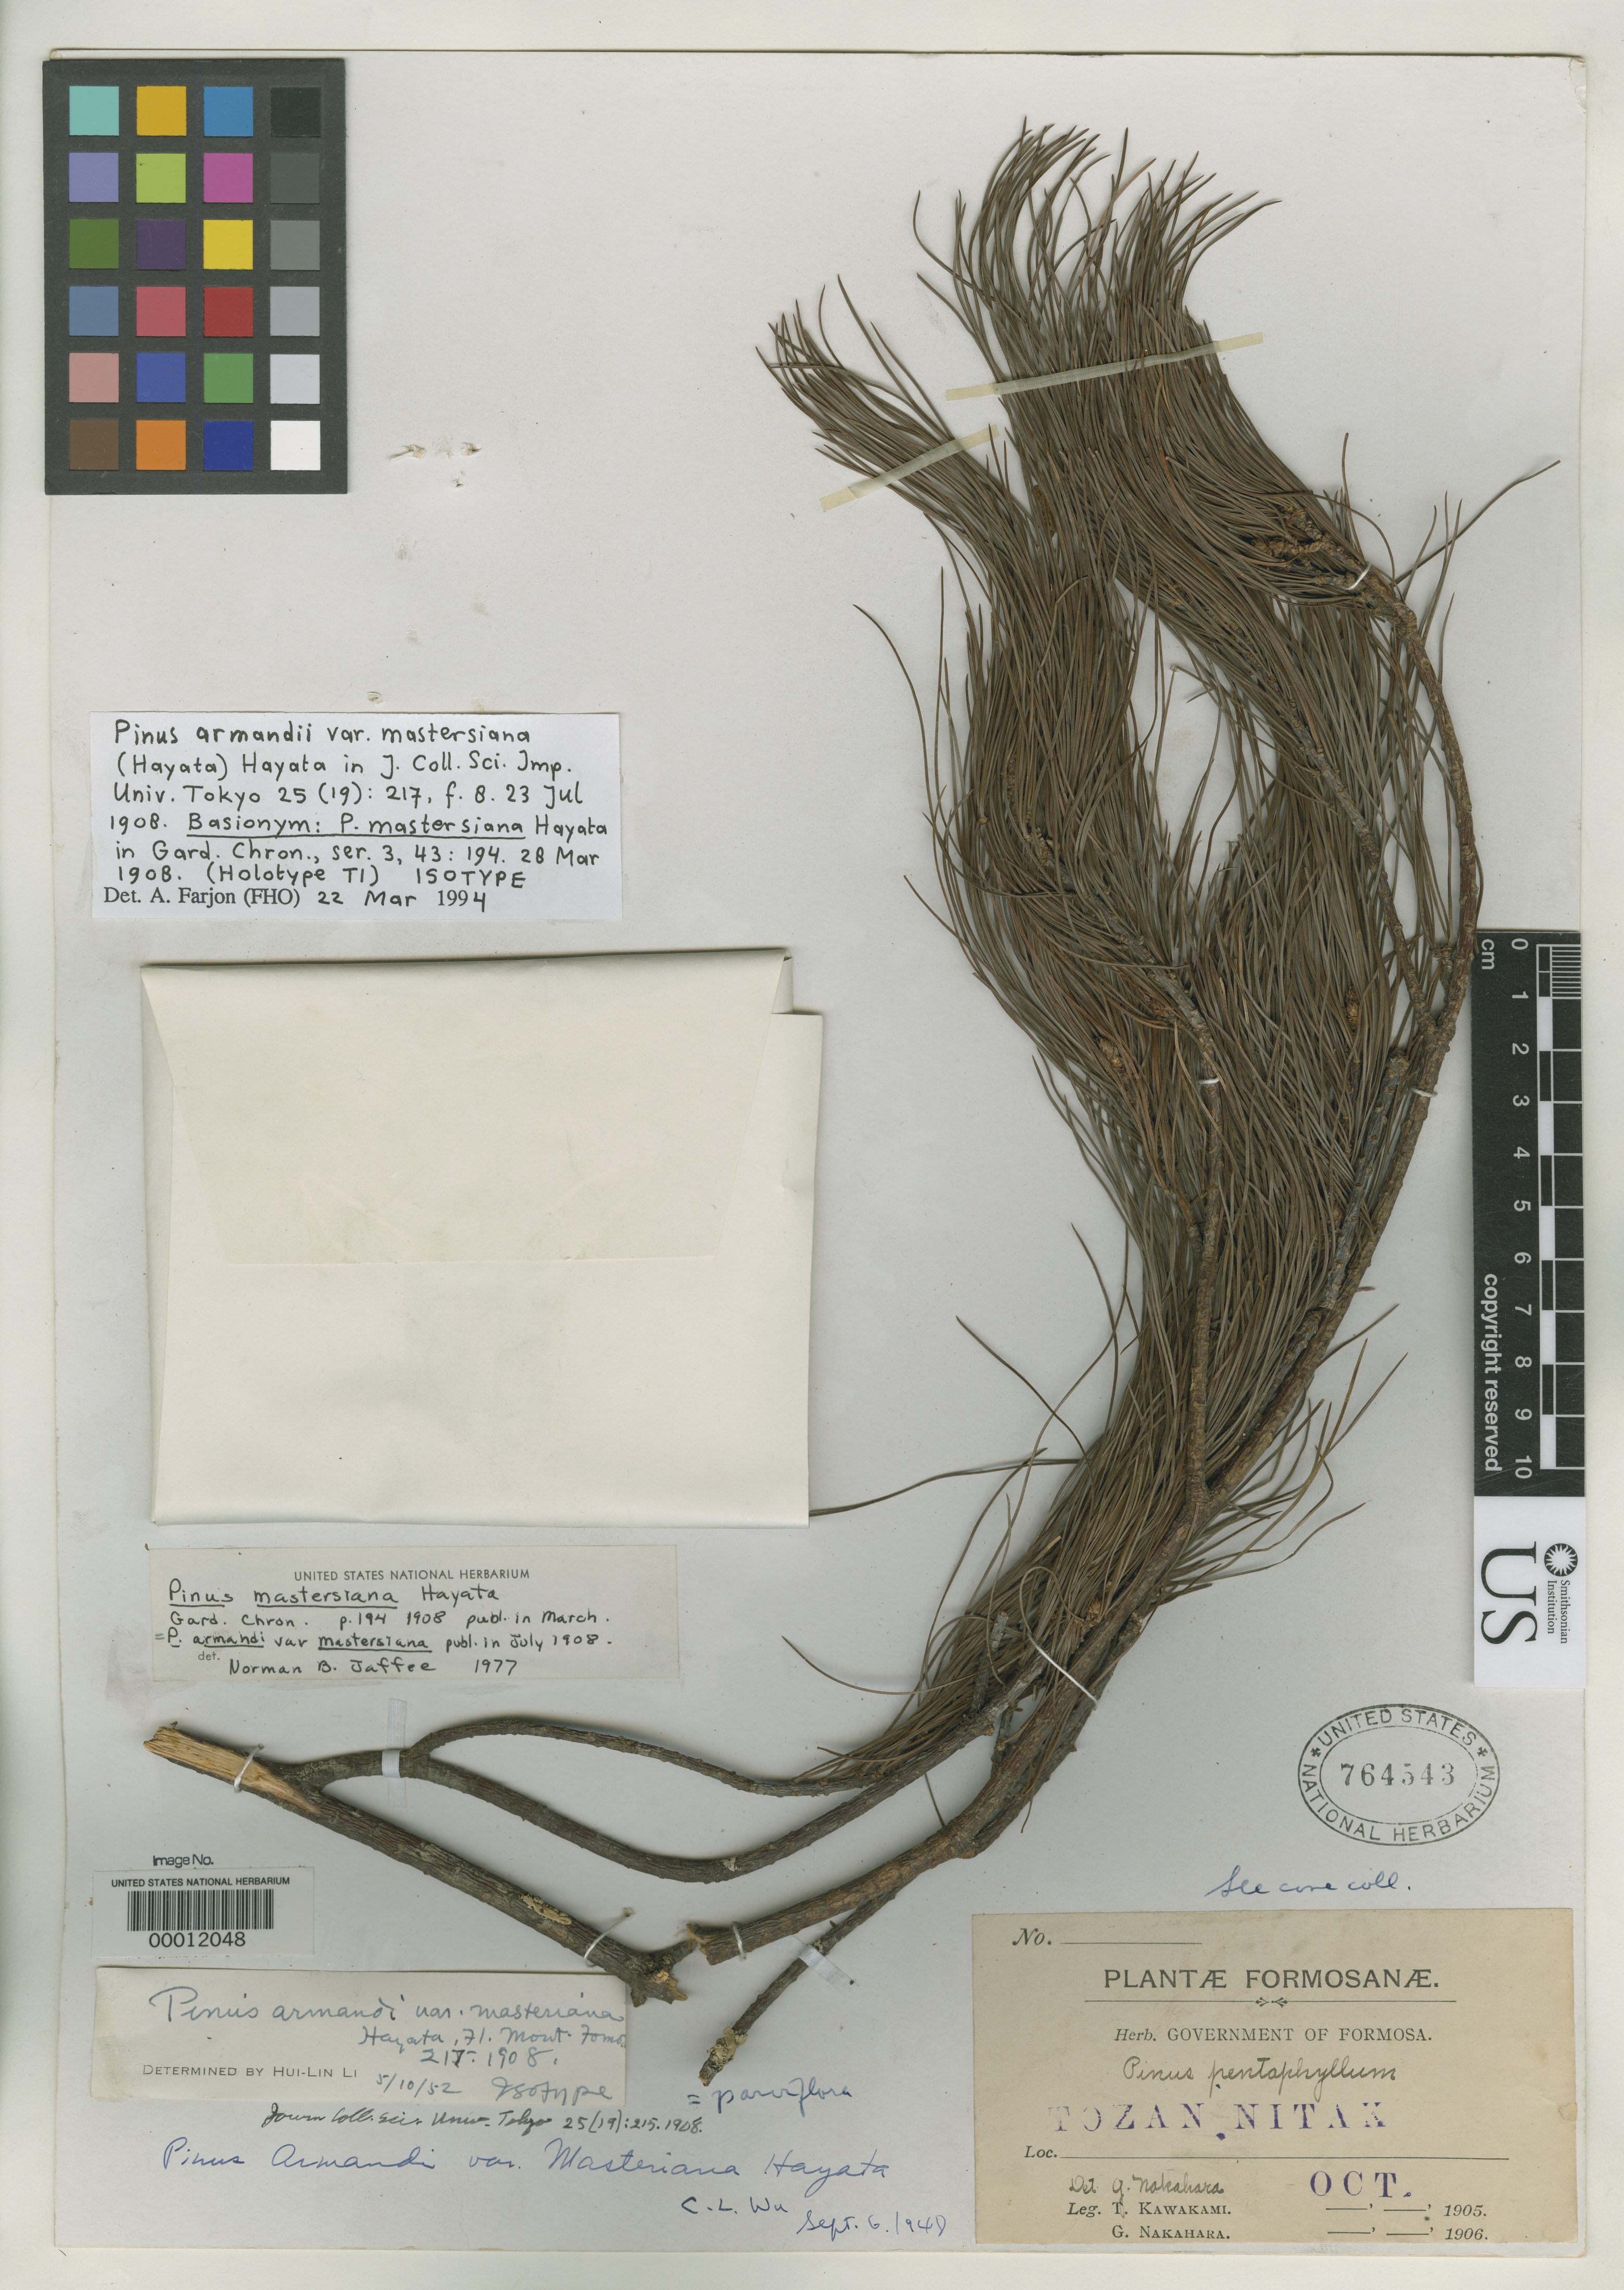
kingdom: Plantae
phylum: Tracheophyta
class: Pinopsida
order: Pinales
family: Pinaceae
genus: Pinus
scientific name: Pinus mastersiana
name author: Hayata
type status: Isotype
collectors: T. Kawakami & G. Nakalara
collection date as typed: Oct 1905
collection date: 1905-10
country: Taiwan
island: Taiwan [Formosa]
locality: Tozan Nitak.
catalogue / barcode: US 764543